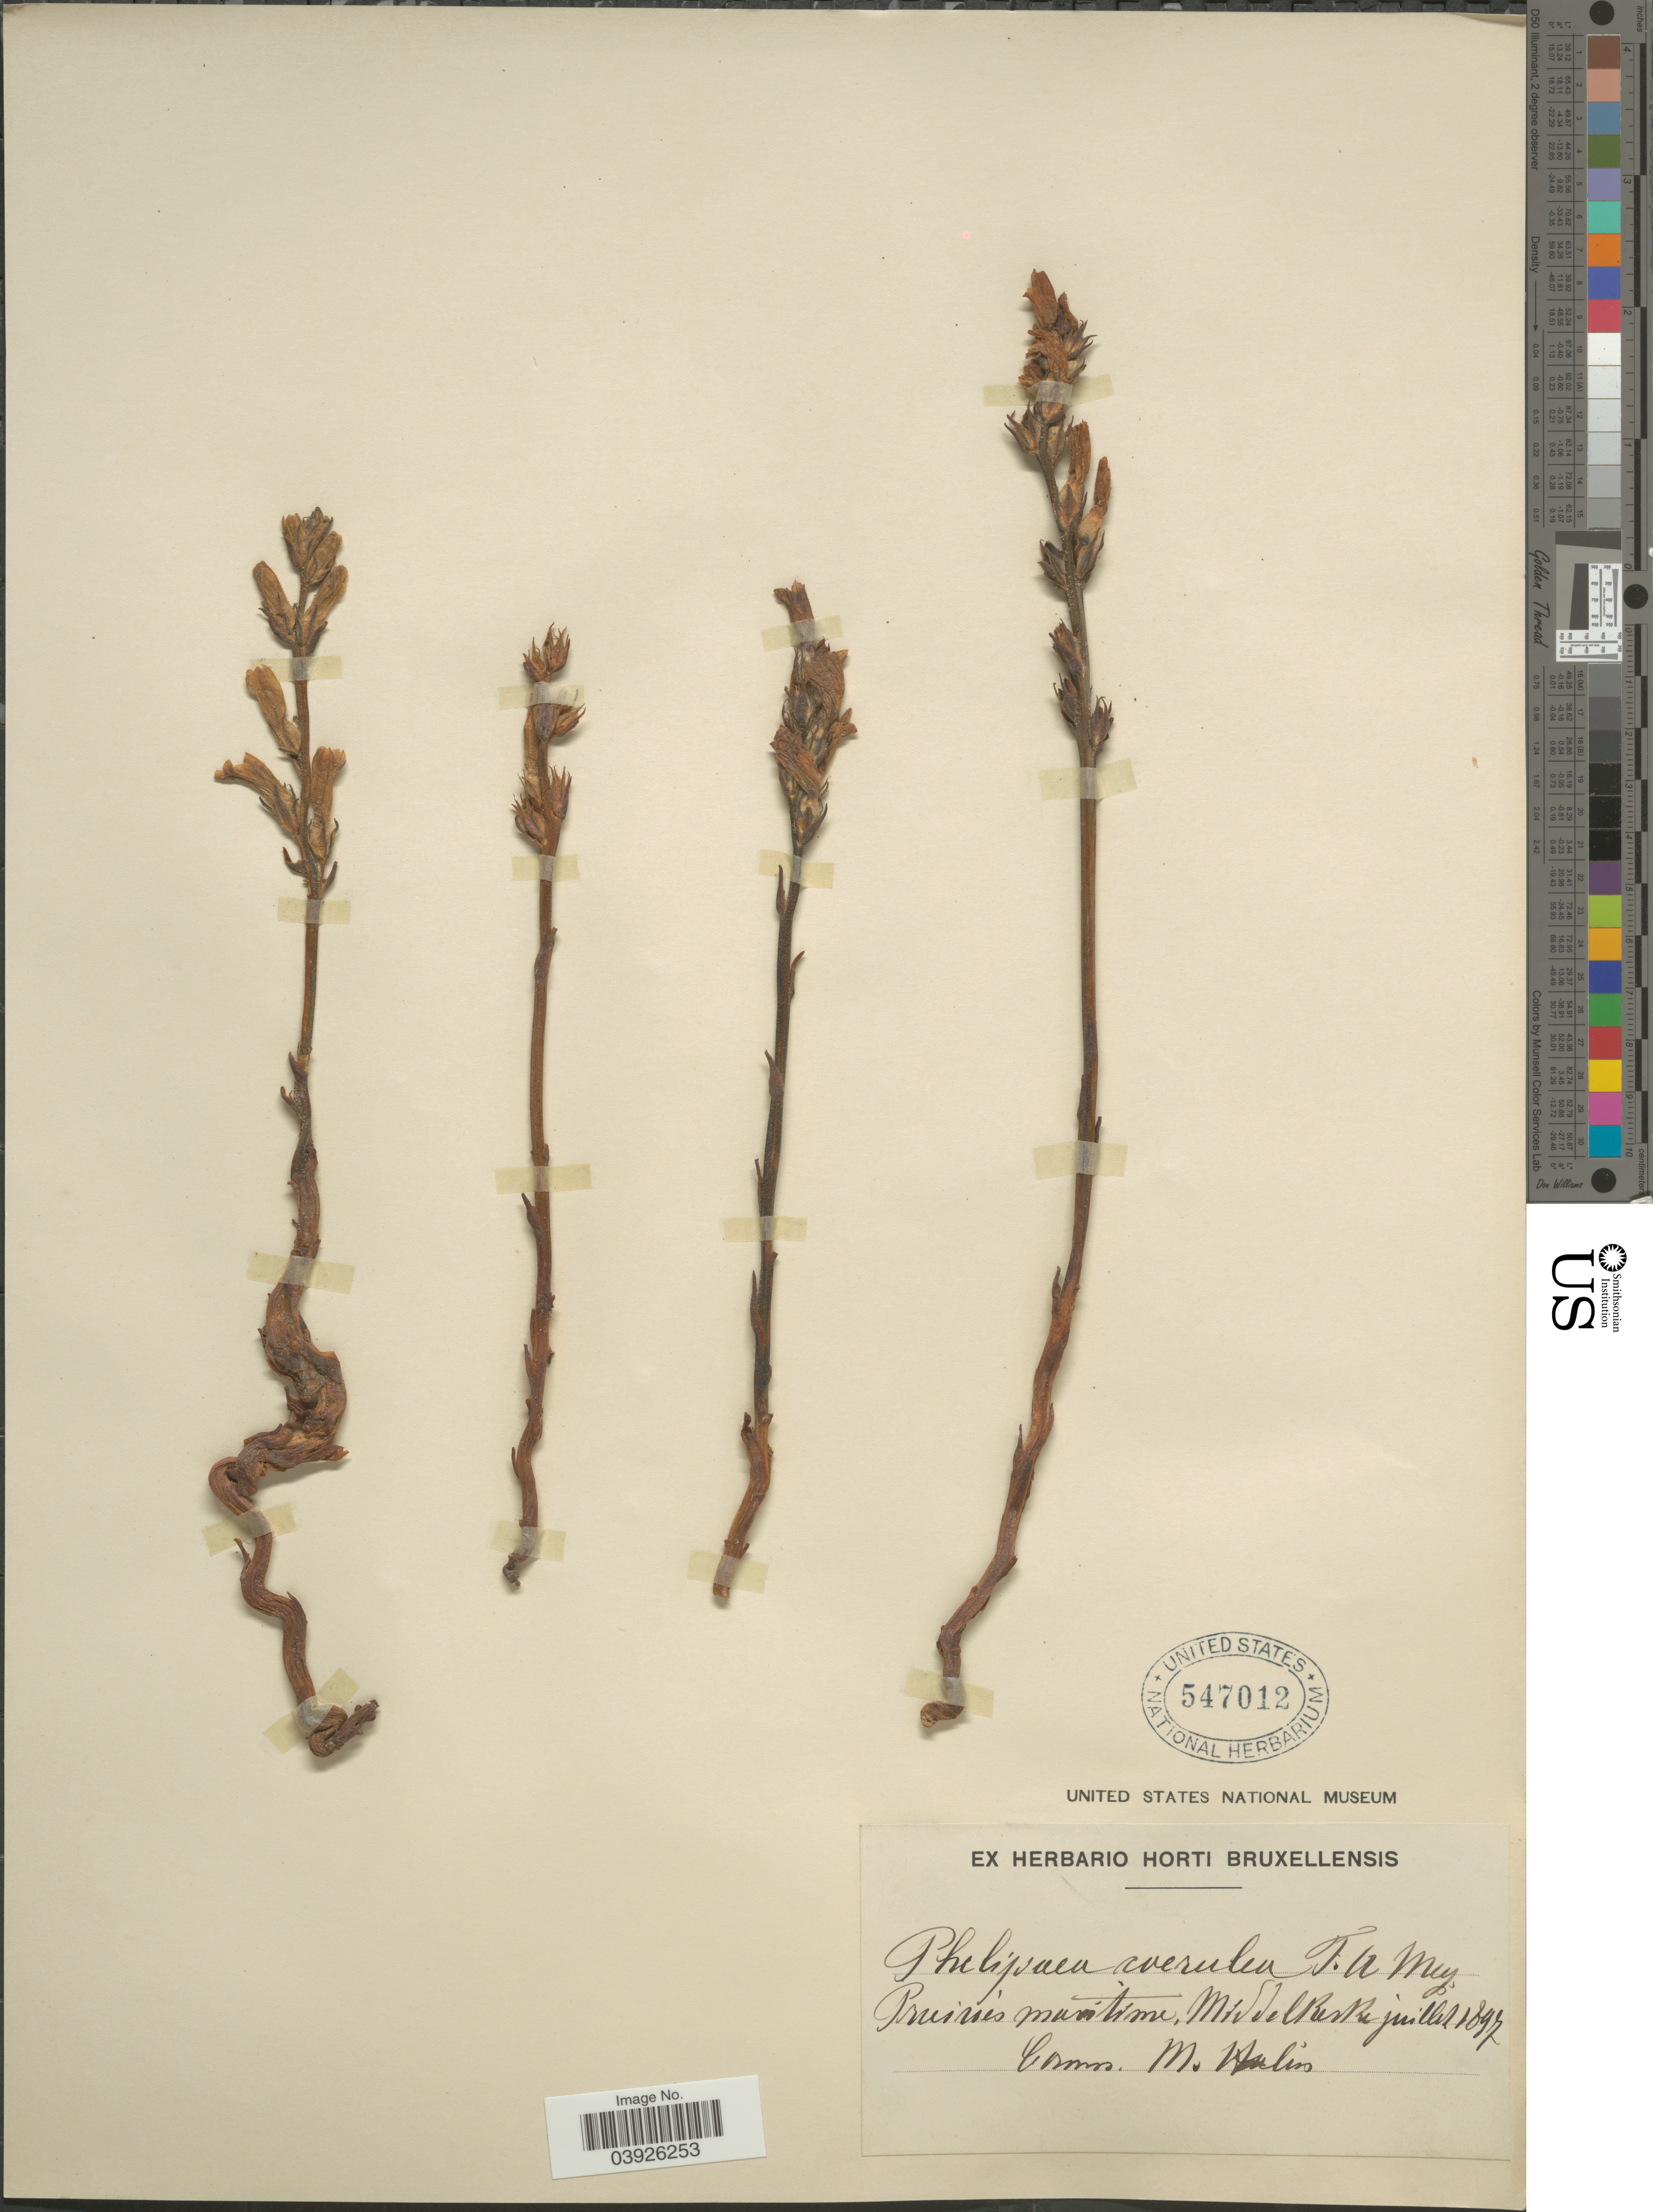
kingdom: Plantae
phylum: Tracheophyta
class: Magnoliopsida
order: Lamiales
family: Orobanchaceae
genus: Phelypaea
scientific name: Phelypaea caerulea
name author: (Vill.) C.A. Mey.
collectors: ex herb. Horti Bruxellensis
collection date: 1897-07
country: Belgium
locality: Prairies maritme, Middelkerke.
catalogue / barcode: US 547012